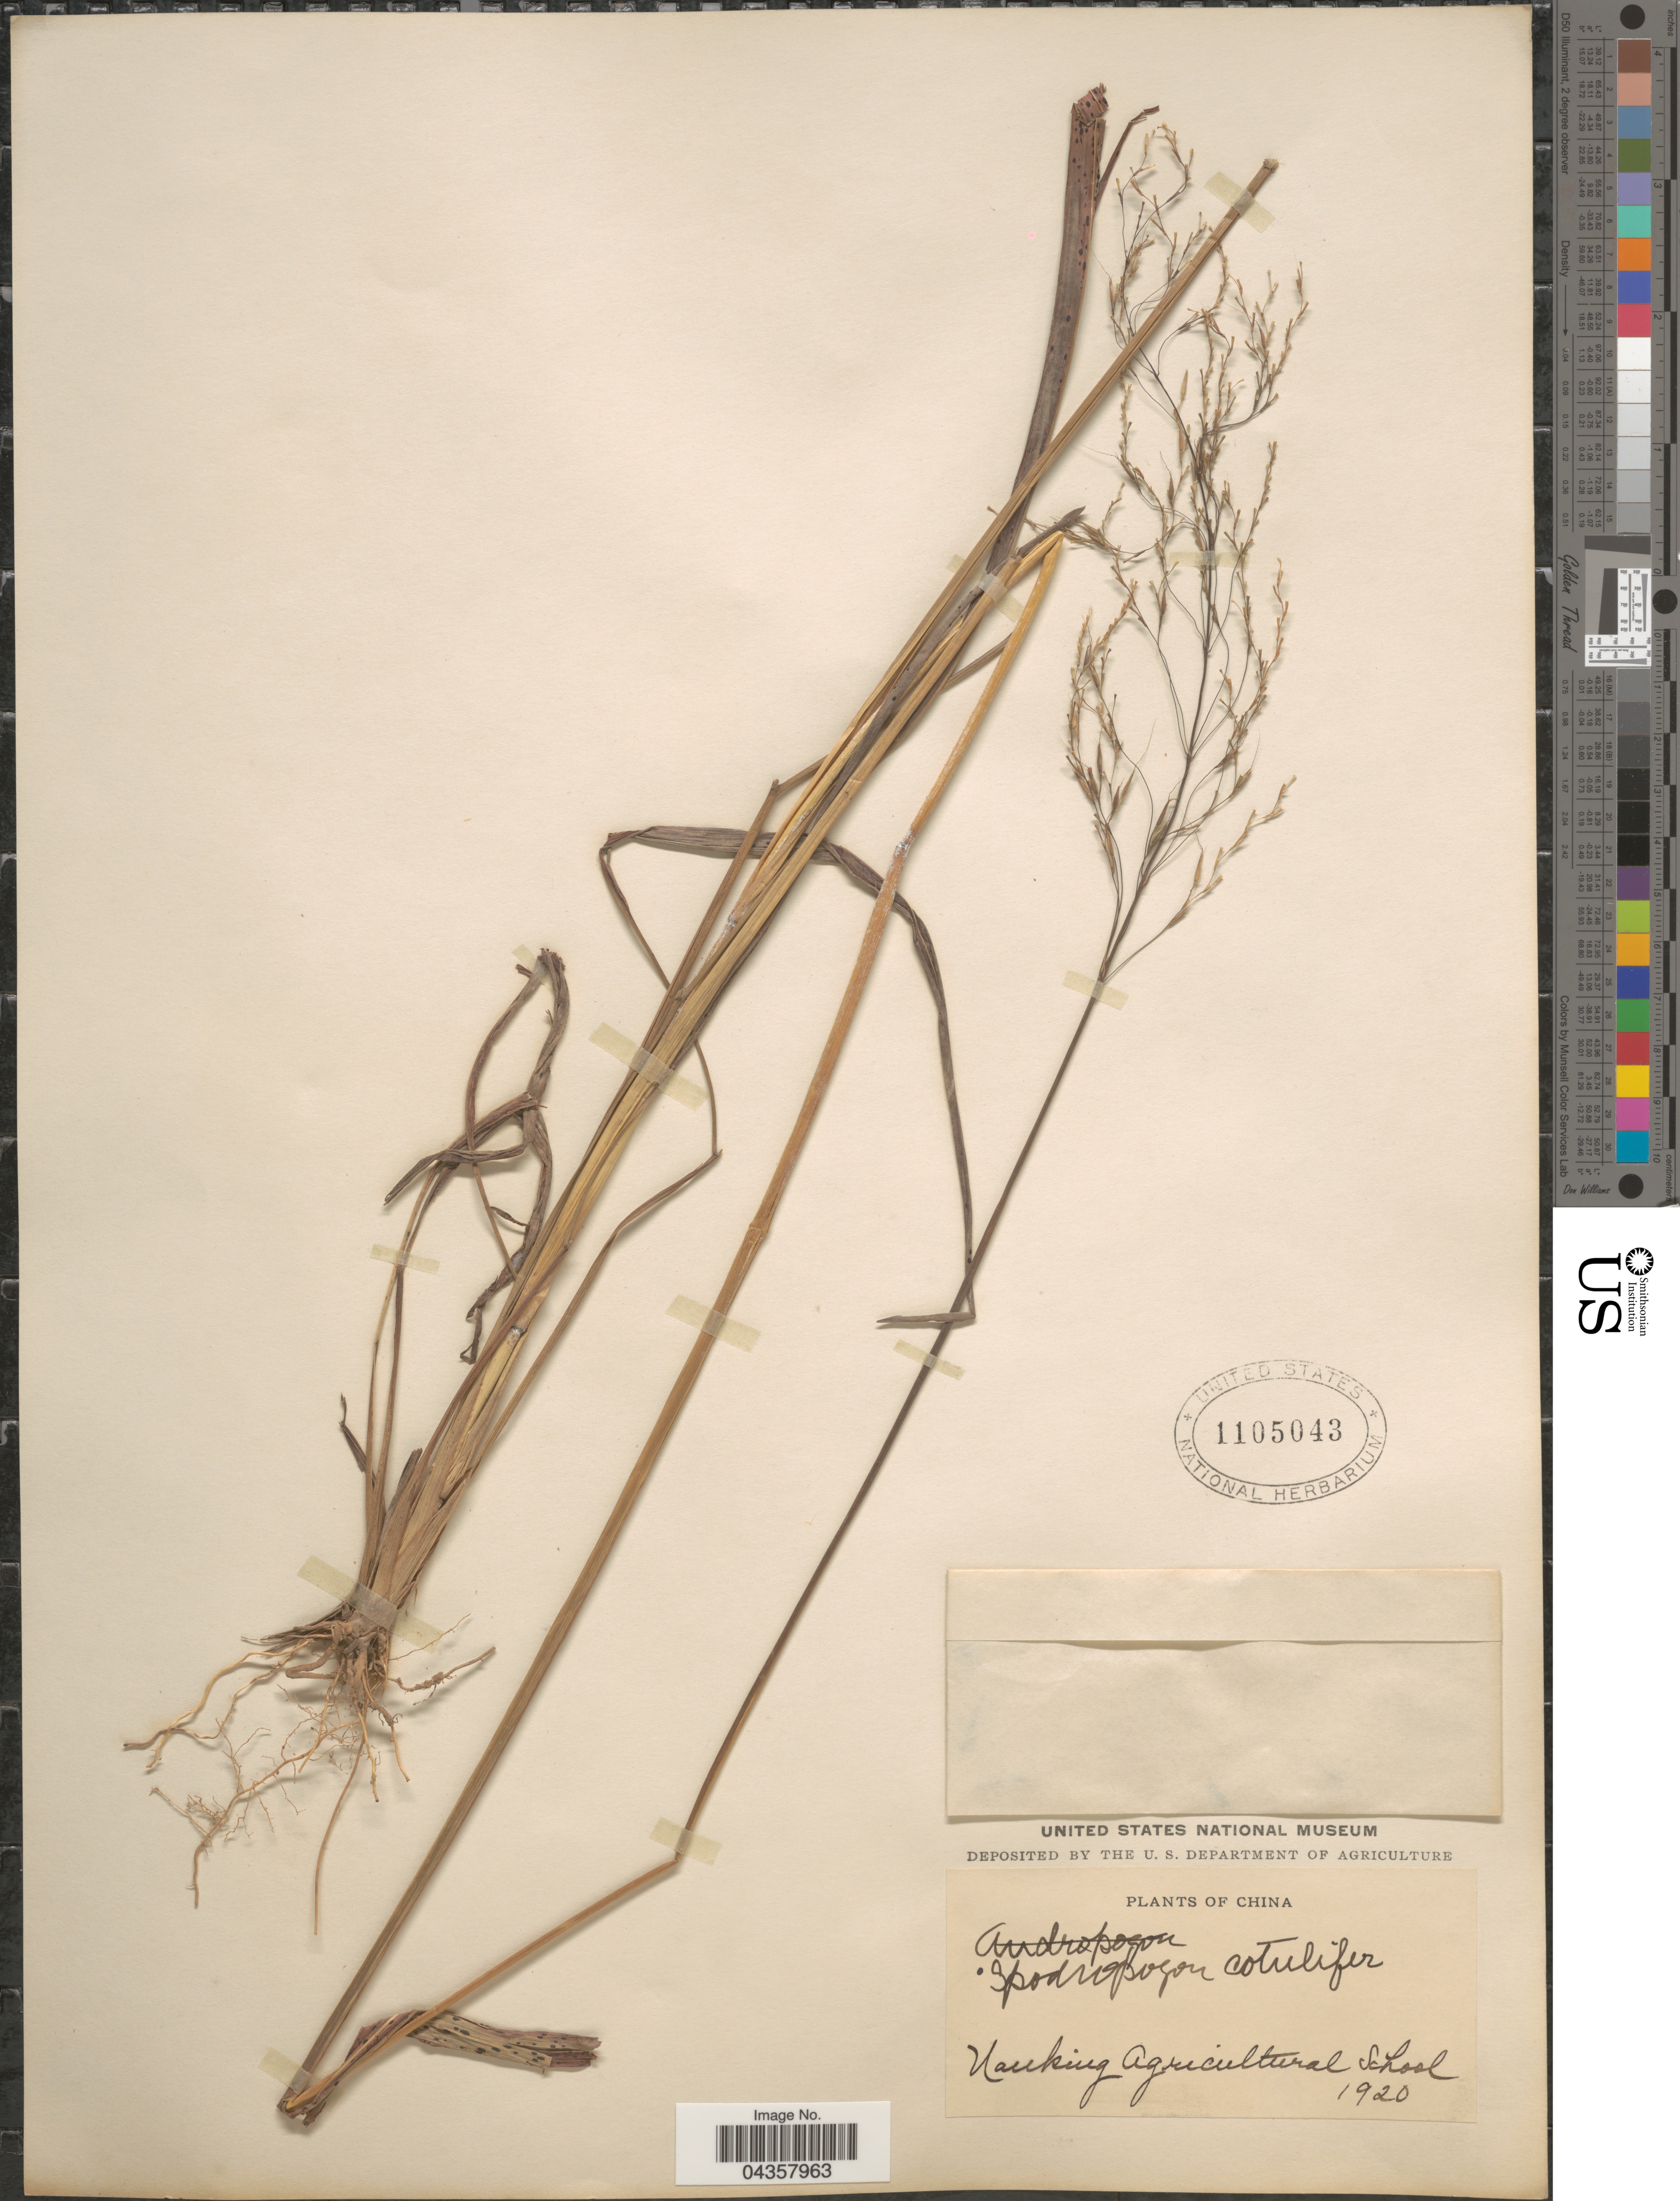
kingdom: Plantae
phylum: Tracheophyta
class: Liliopsida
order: Poales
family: Poaceae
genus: Spodiopogon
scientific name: Spodiopogon cotulifer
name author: (Thunb.) Hack.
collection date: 1920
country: China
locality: Nanking Agricultural School.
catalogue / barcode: US 1105043